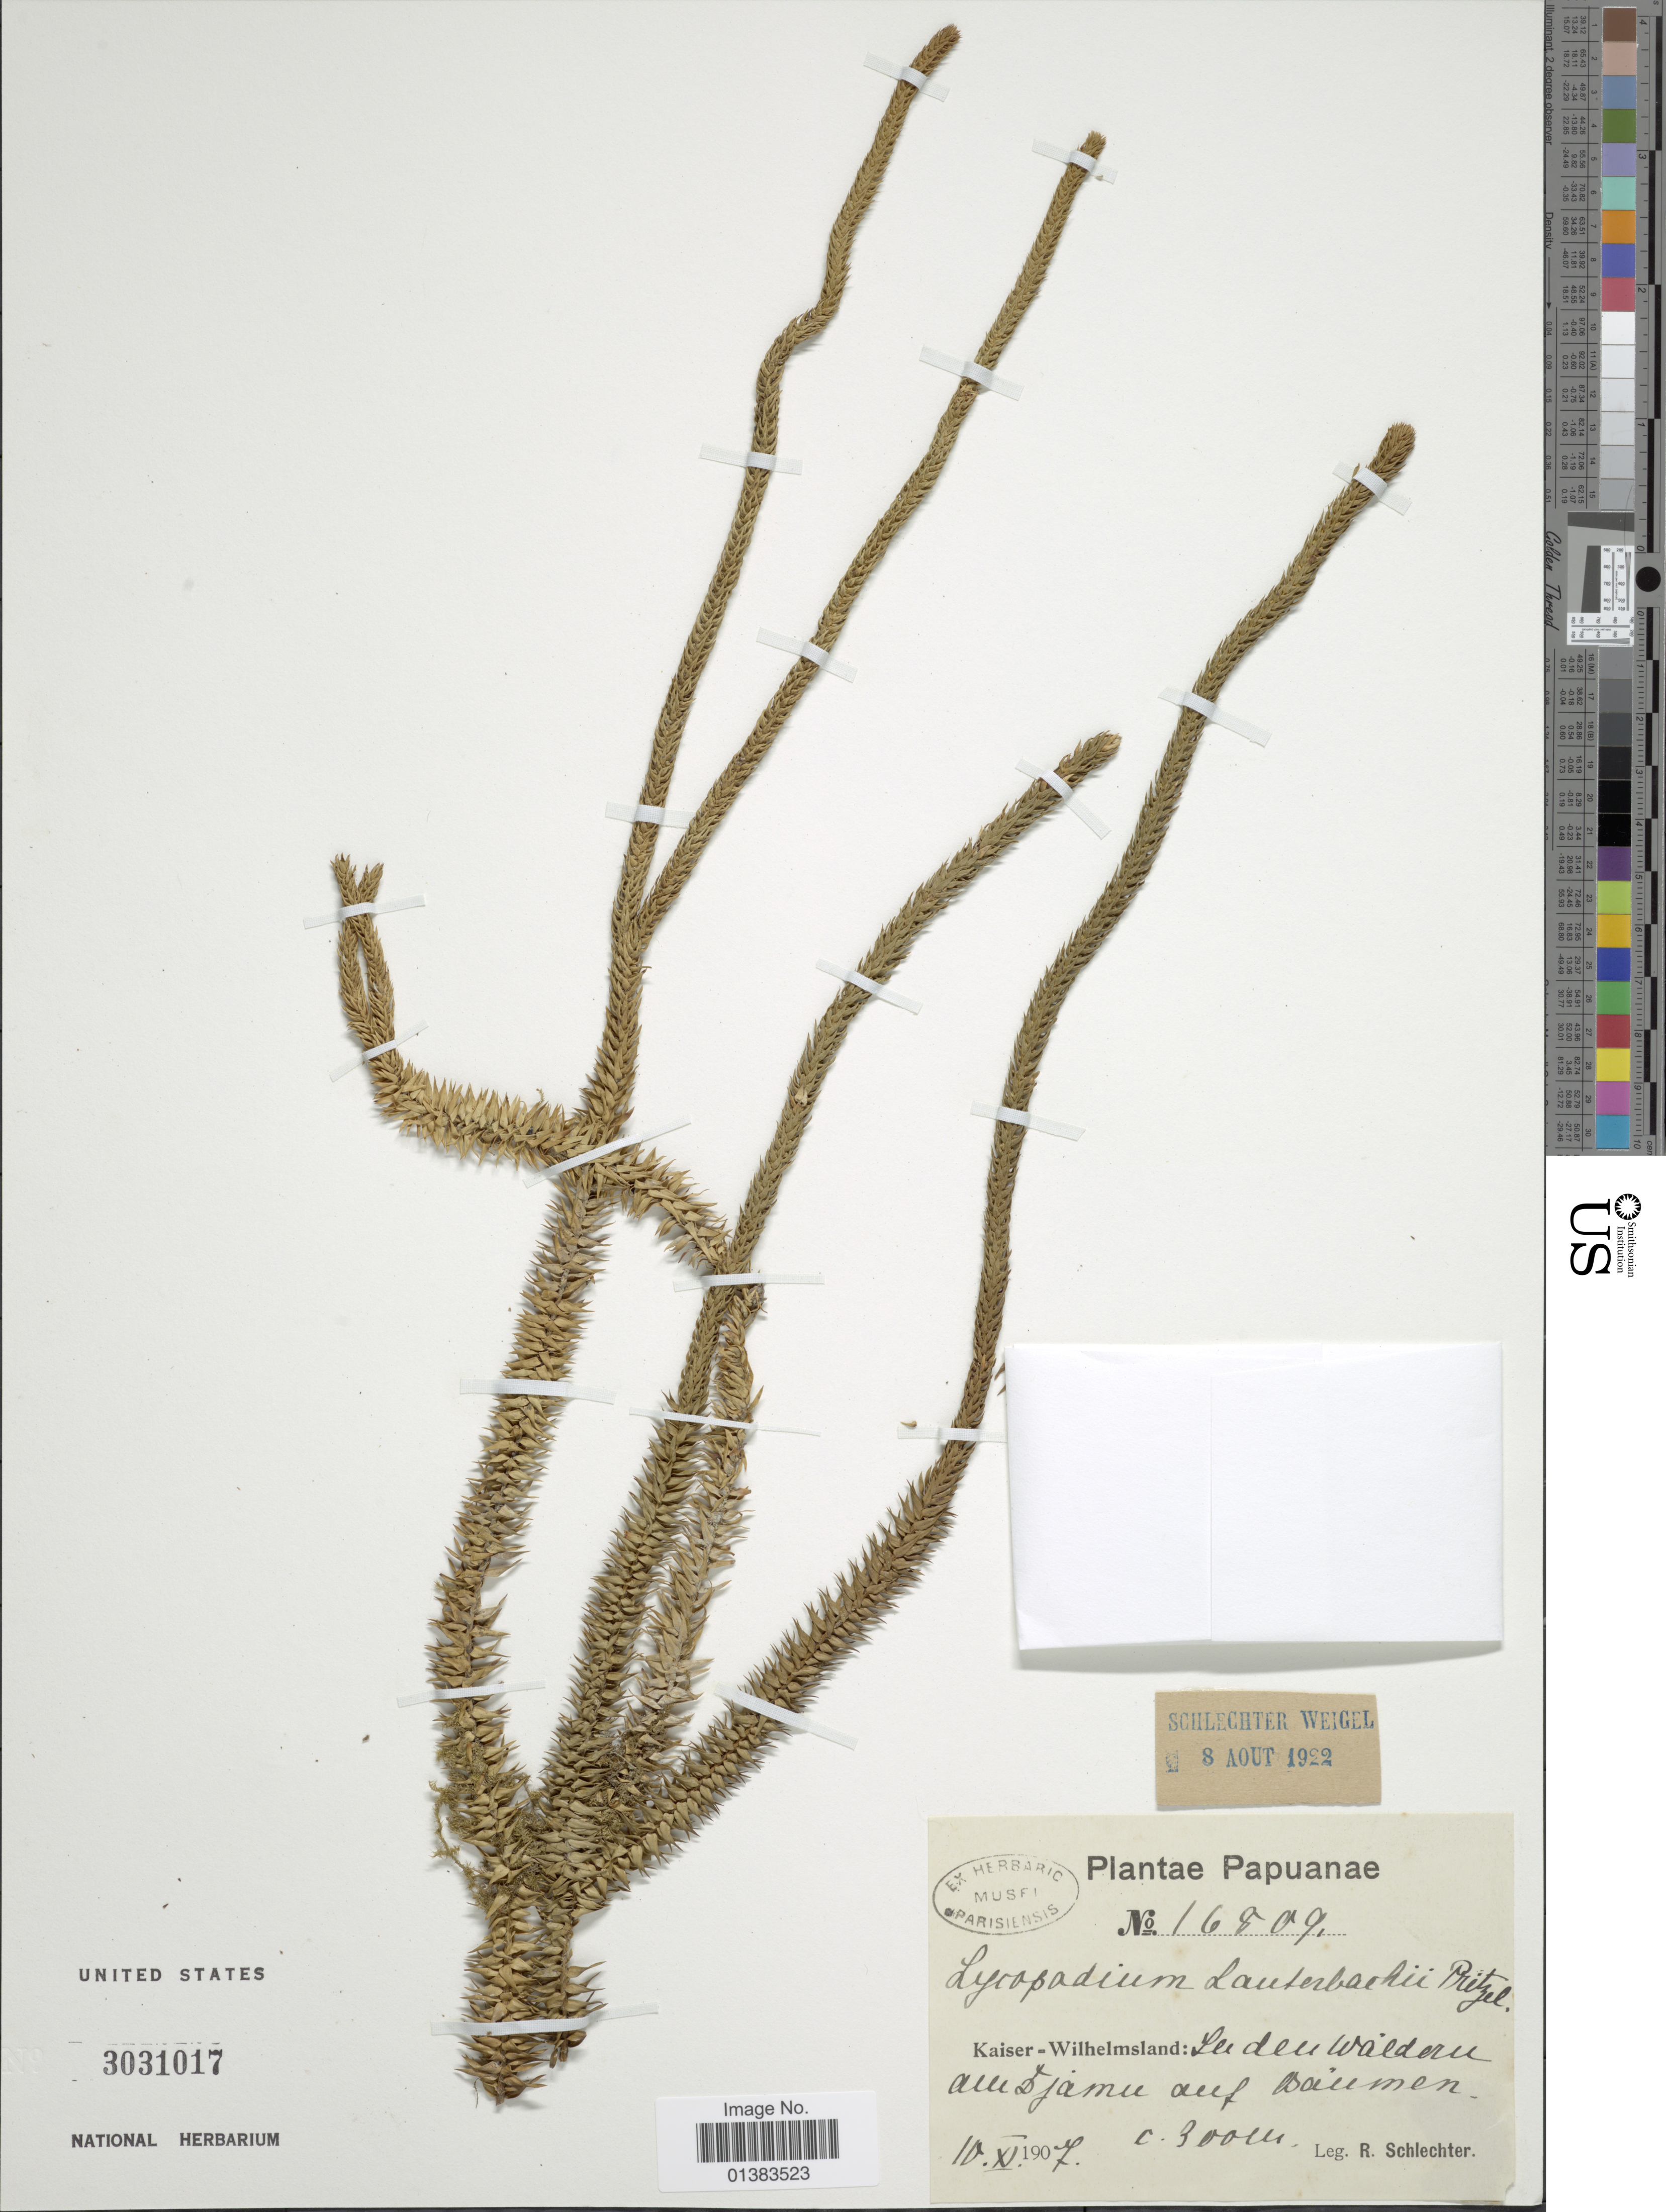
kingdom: Plantae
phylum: Tracheophyta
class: Lycopodiopsida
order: Lycopodiales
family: Lycopodiaceae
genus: Phlegmariurus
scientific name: Phlegmariurus lauterbachii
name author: (E. Pritz. ex K. Schum. & Lauterb.) A. R. Field & Bostock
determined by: Field, A. R.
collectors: F. R. R. Schlechter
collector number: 16809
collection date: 1907-11-10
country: Papua New Guinea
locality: Kaiser-Wilhelmsland: In den waldern am Djamu auf Baumen [interpreted]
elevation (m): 300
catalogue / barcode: US 3031017